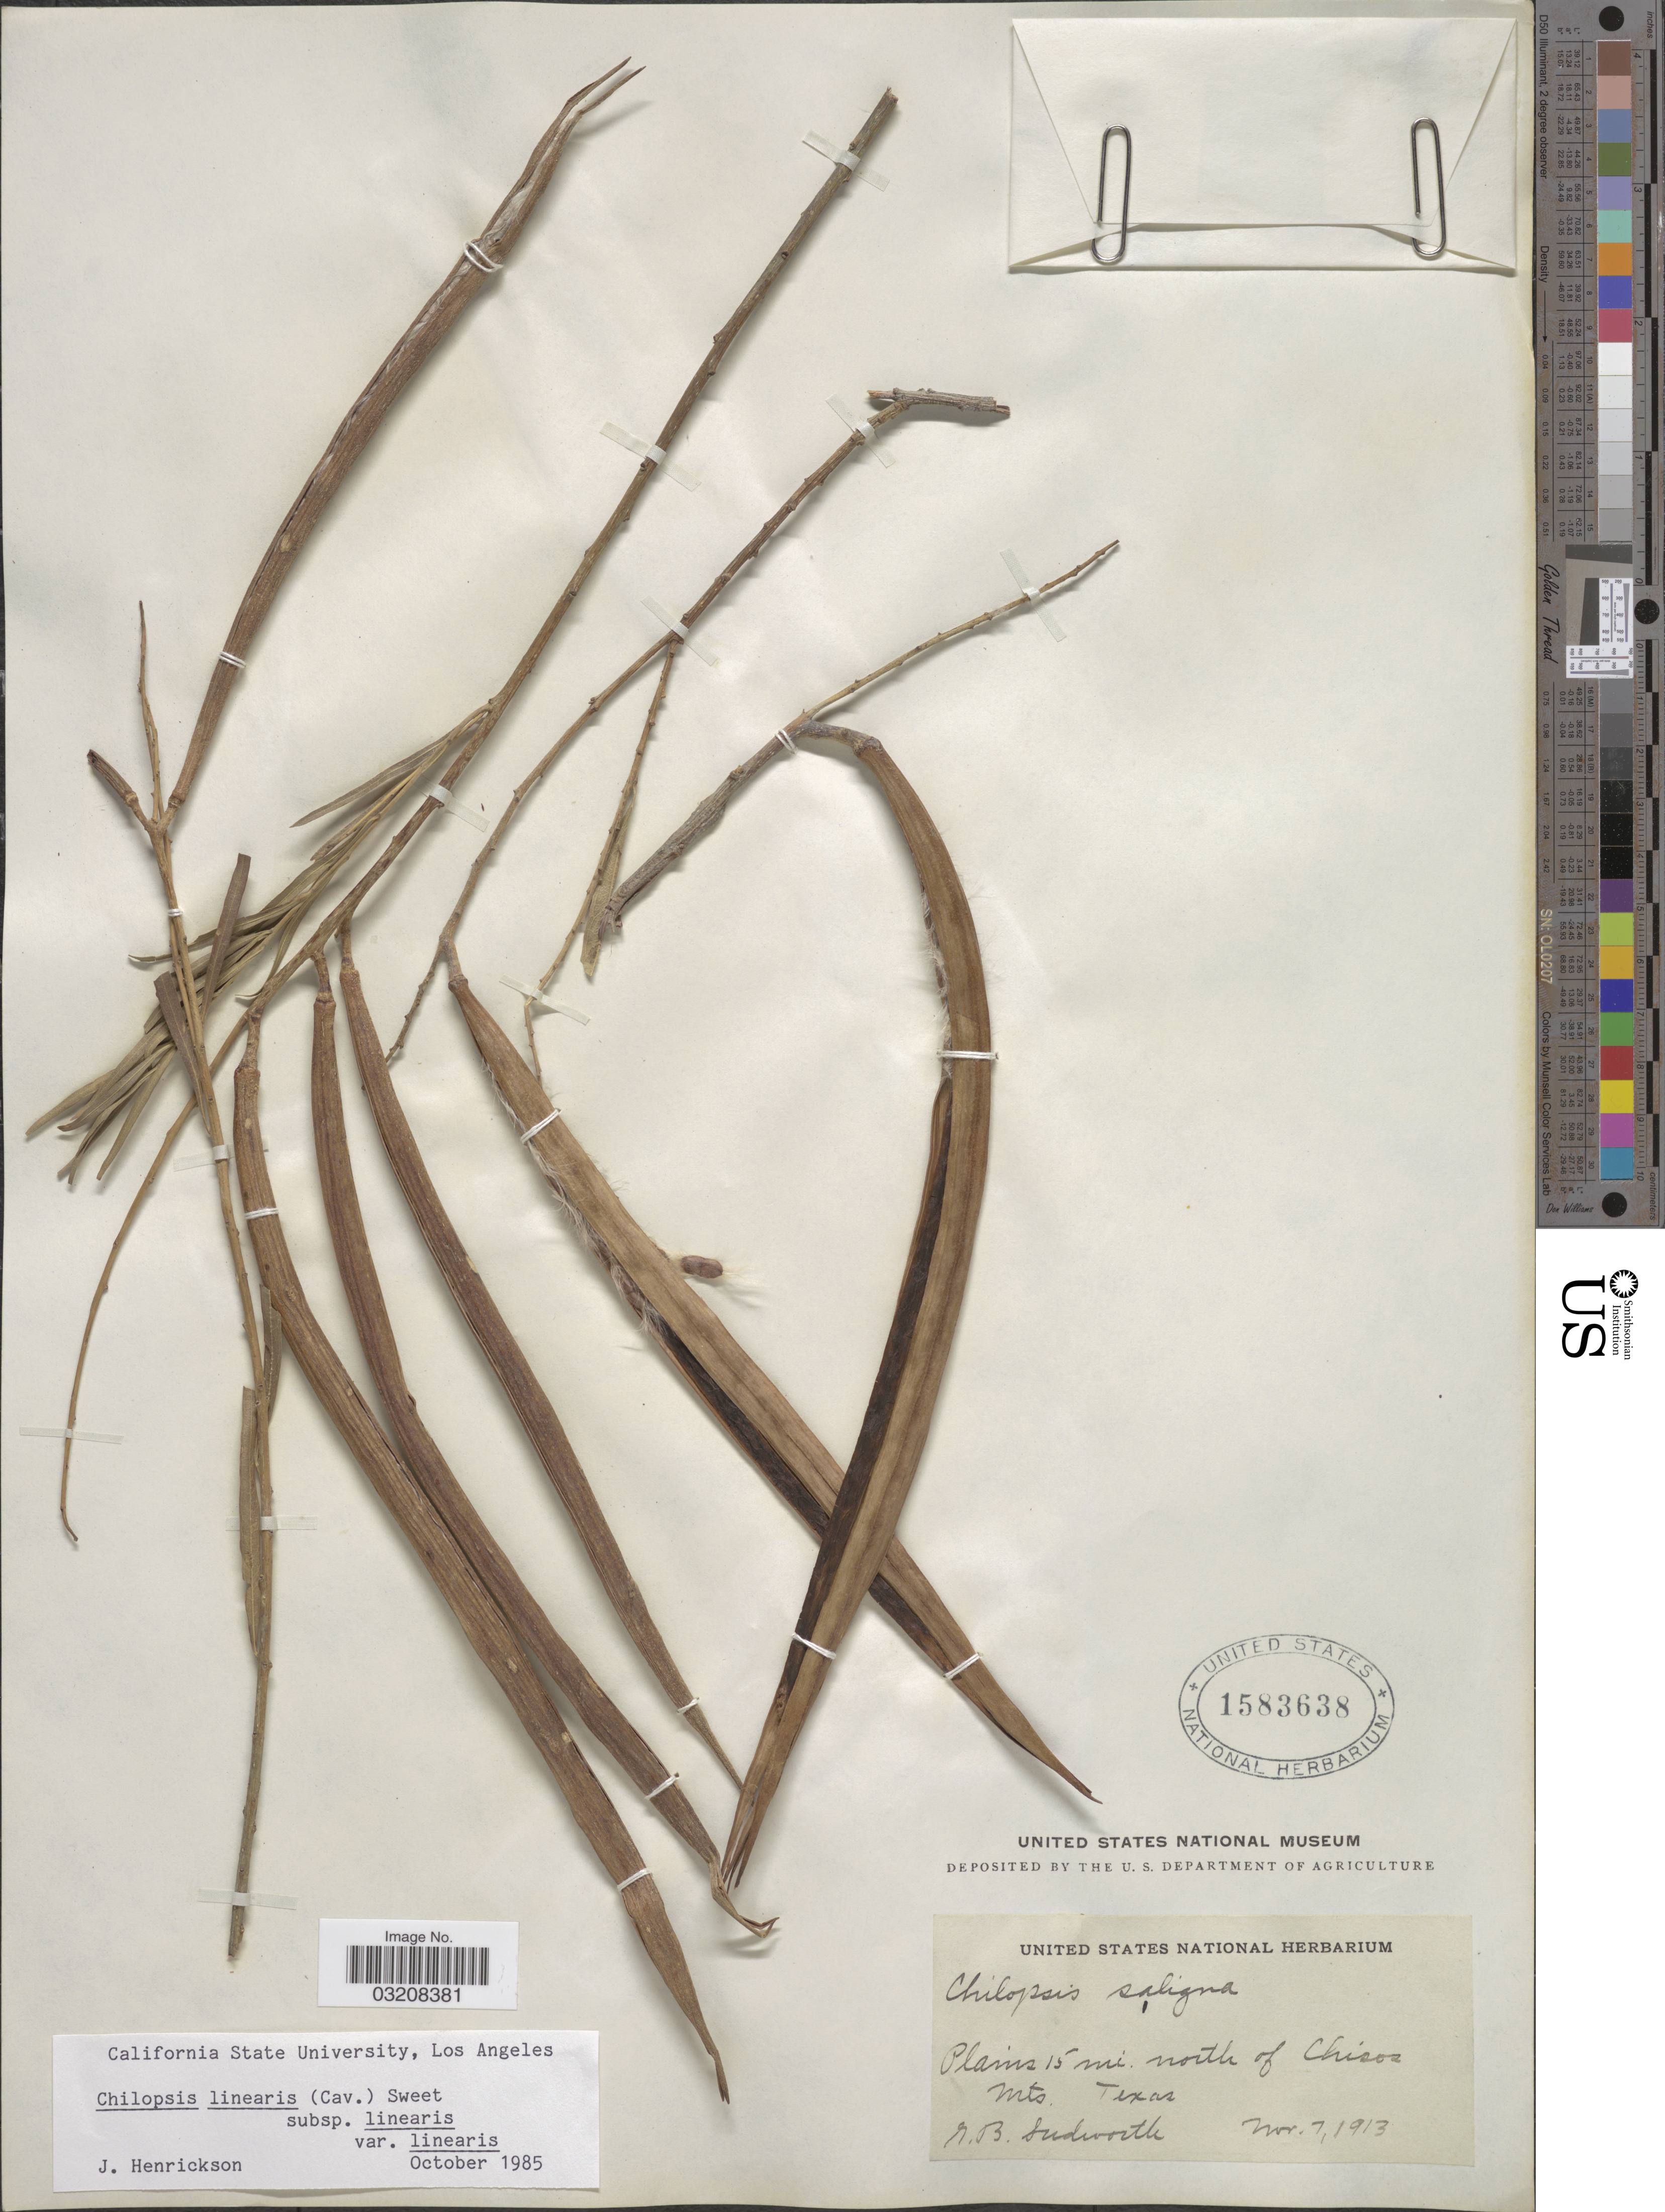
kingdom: Plantae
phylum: Tracheophyta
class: Magnoliopsida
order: Lamiales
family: Bignoniaceae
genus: Chilopsis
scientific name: Chilopsis linearis subsp. linearis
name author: (Cav.) Sweet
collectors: G. B. Sudworth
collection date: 1913-11-07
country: United States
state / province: Texas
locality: Plains 15 mi. north of Chisos Mts.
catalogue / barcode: US 1583638